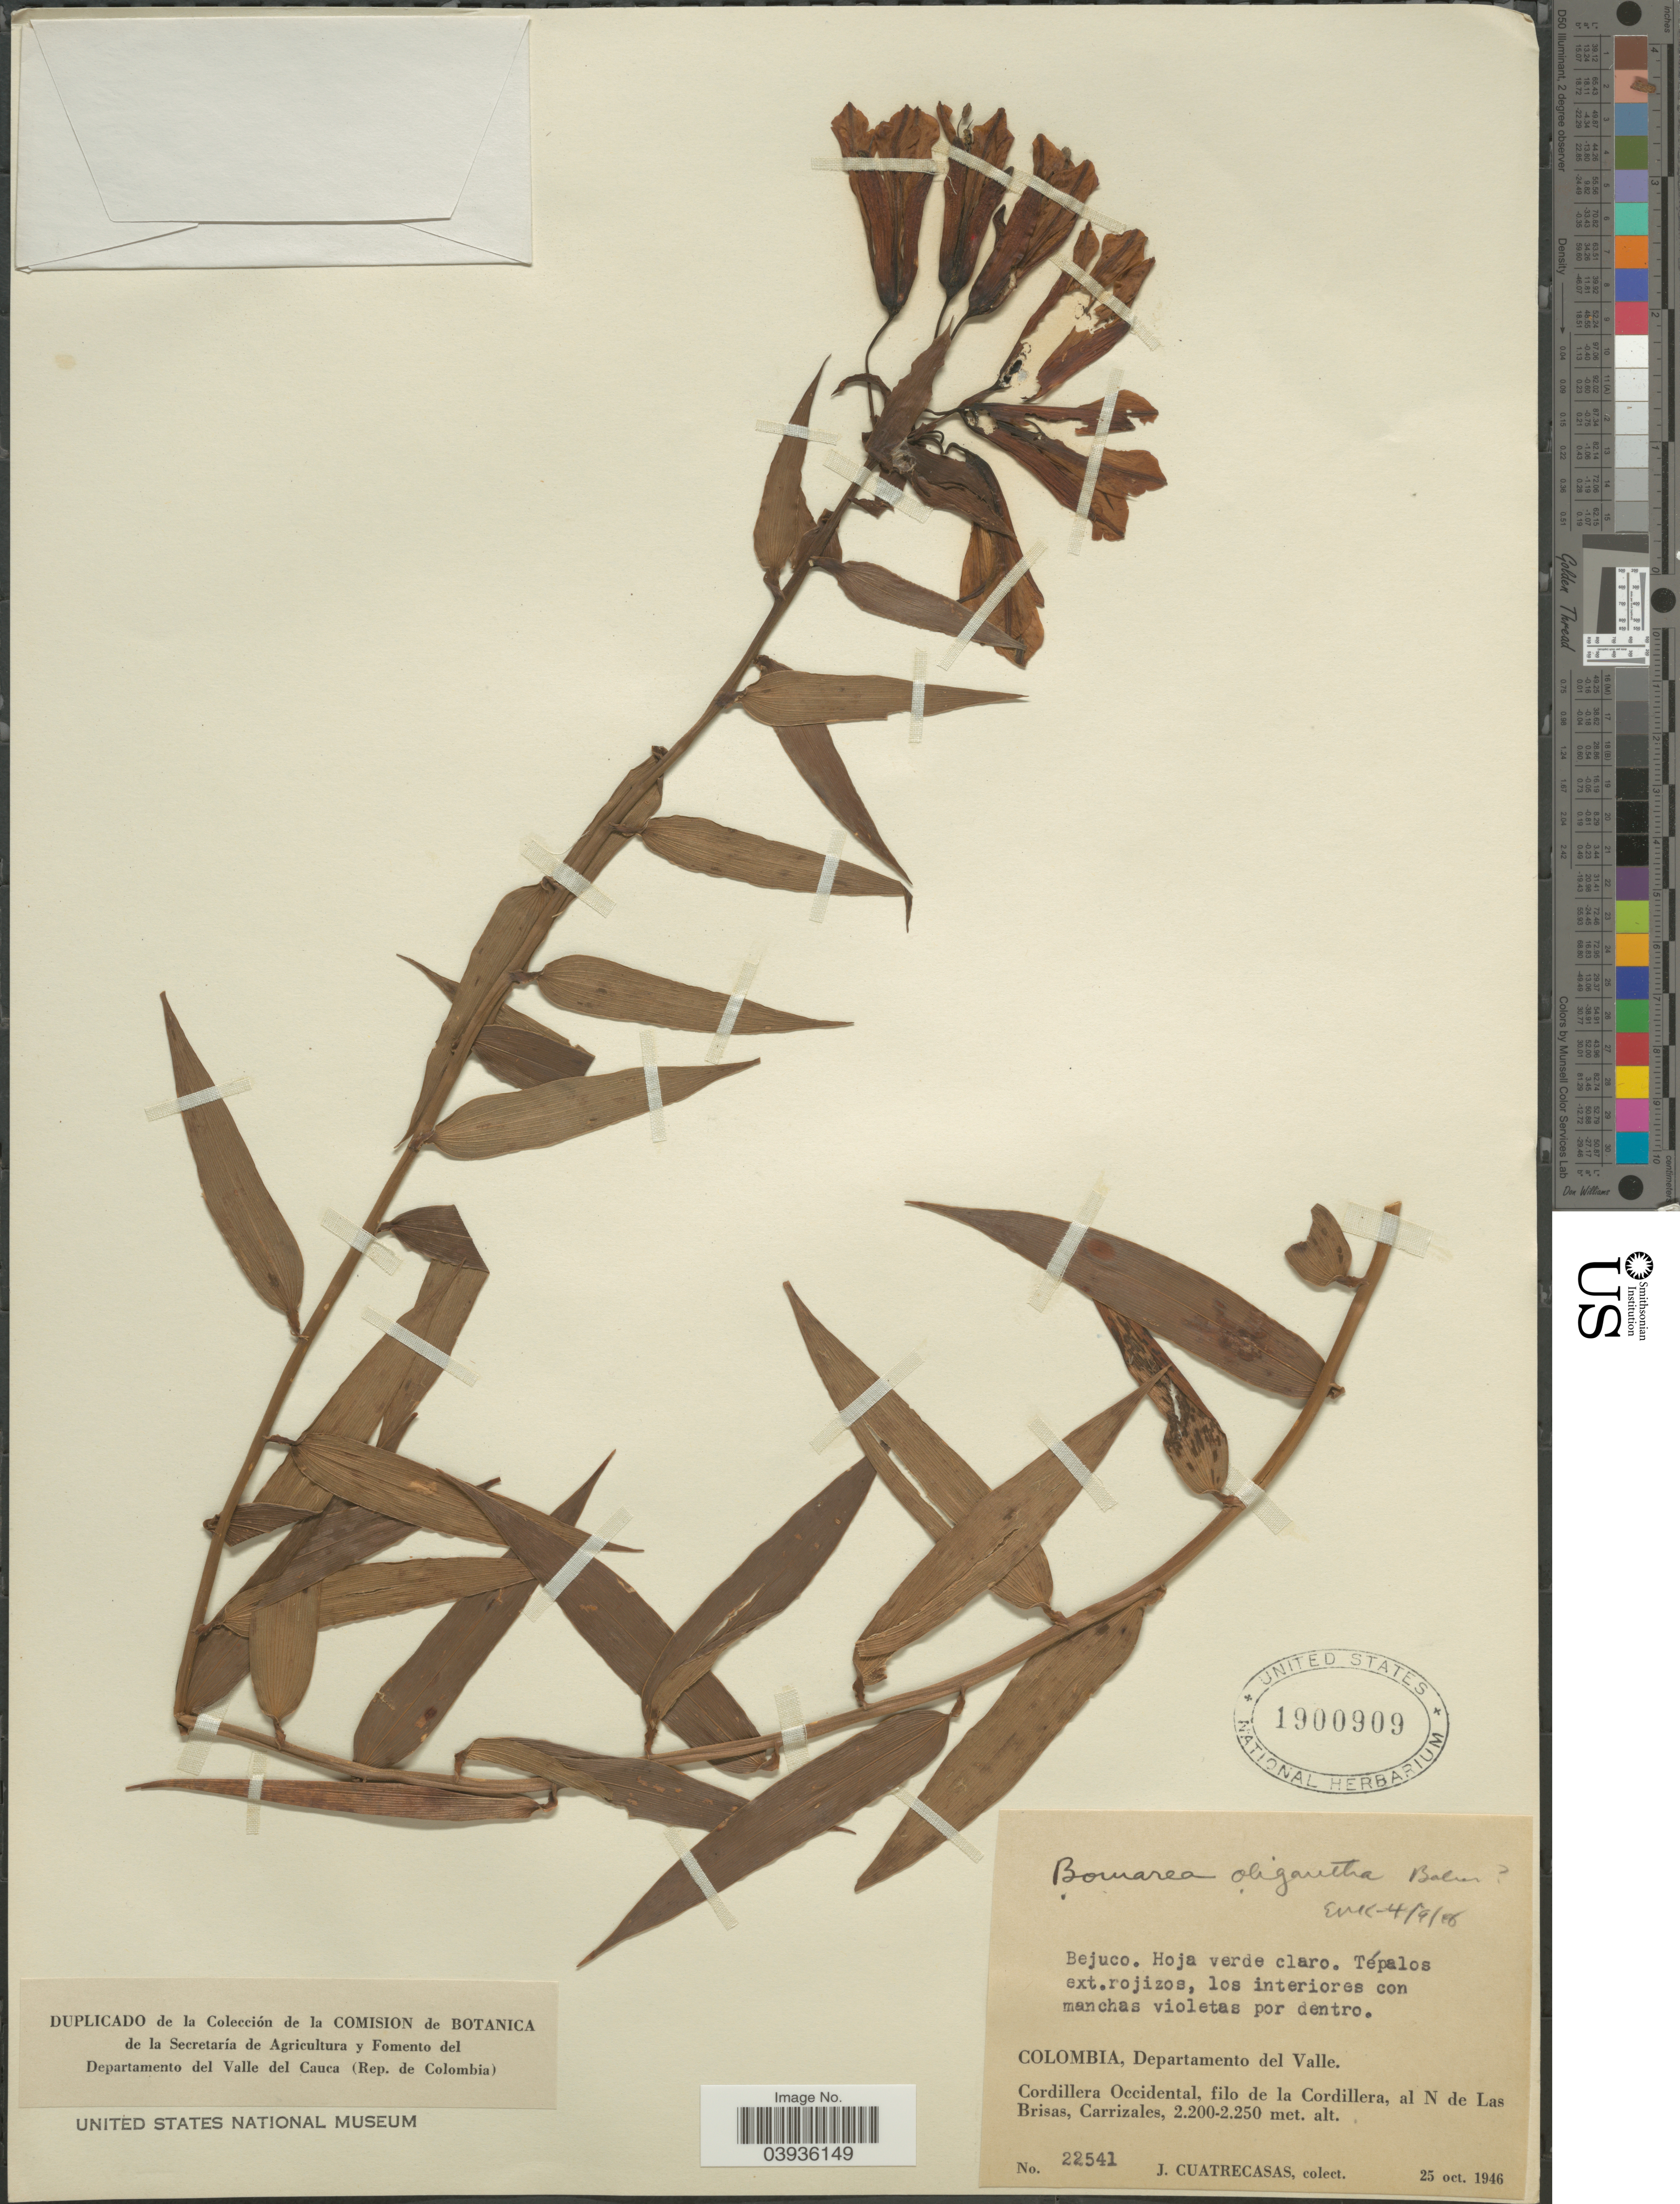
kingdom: Plantae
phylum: Tracheophyta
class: Liliopsida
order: Liliales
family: Alstroemeriaceae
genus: Bomarea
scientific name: Bomarea sp.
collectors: J. Cuatrecasas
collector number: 22541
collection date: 1946-10-25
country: Colombia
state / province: Valle del Cauca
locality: Departamento del Valle. Cordillera Occidental, filo de la Cordillera, al N de Las Brisas, Carrizales.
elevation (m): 2200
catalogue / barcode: US 1900909